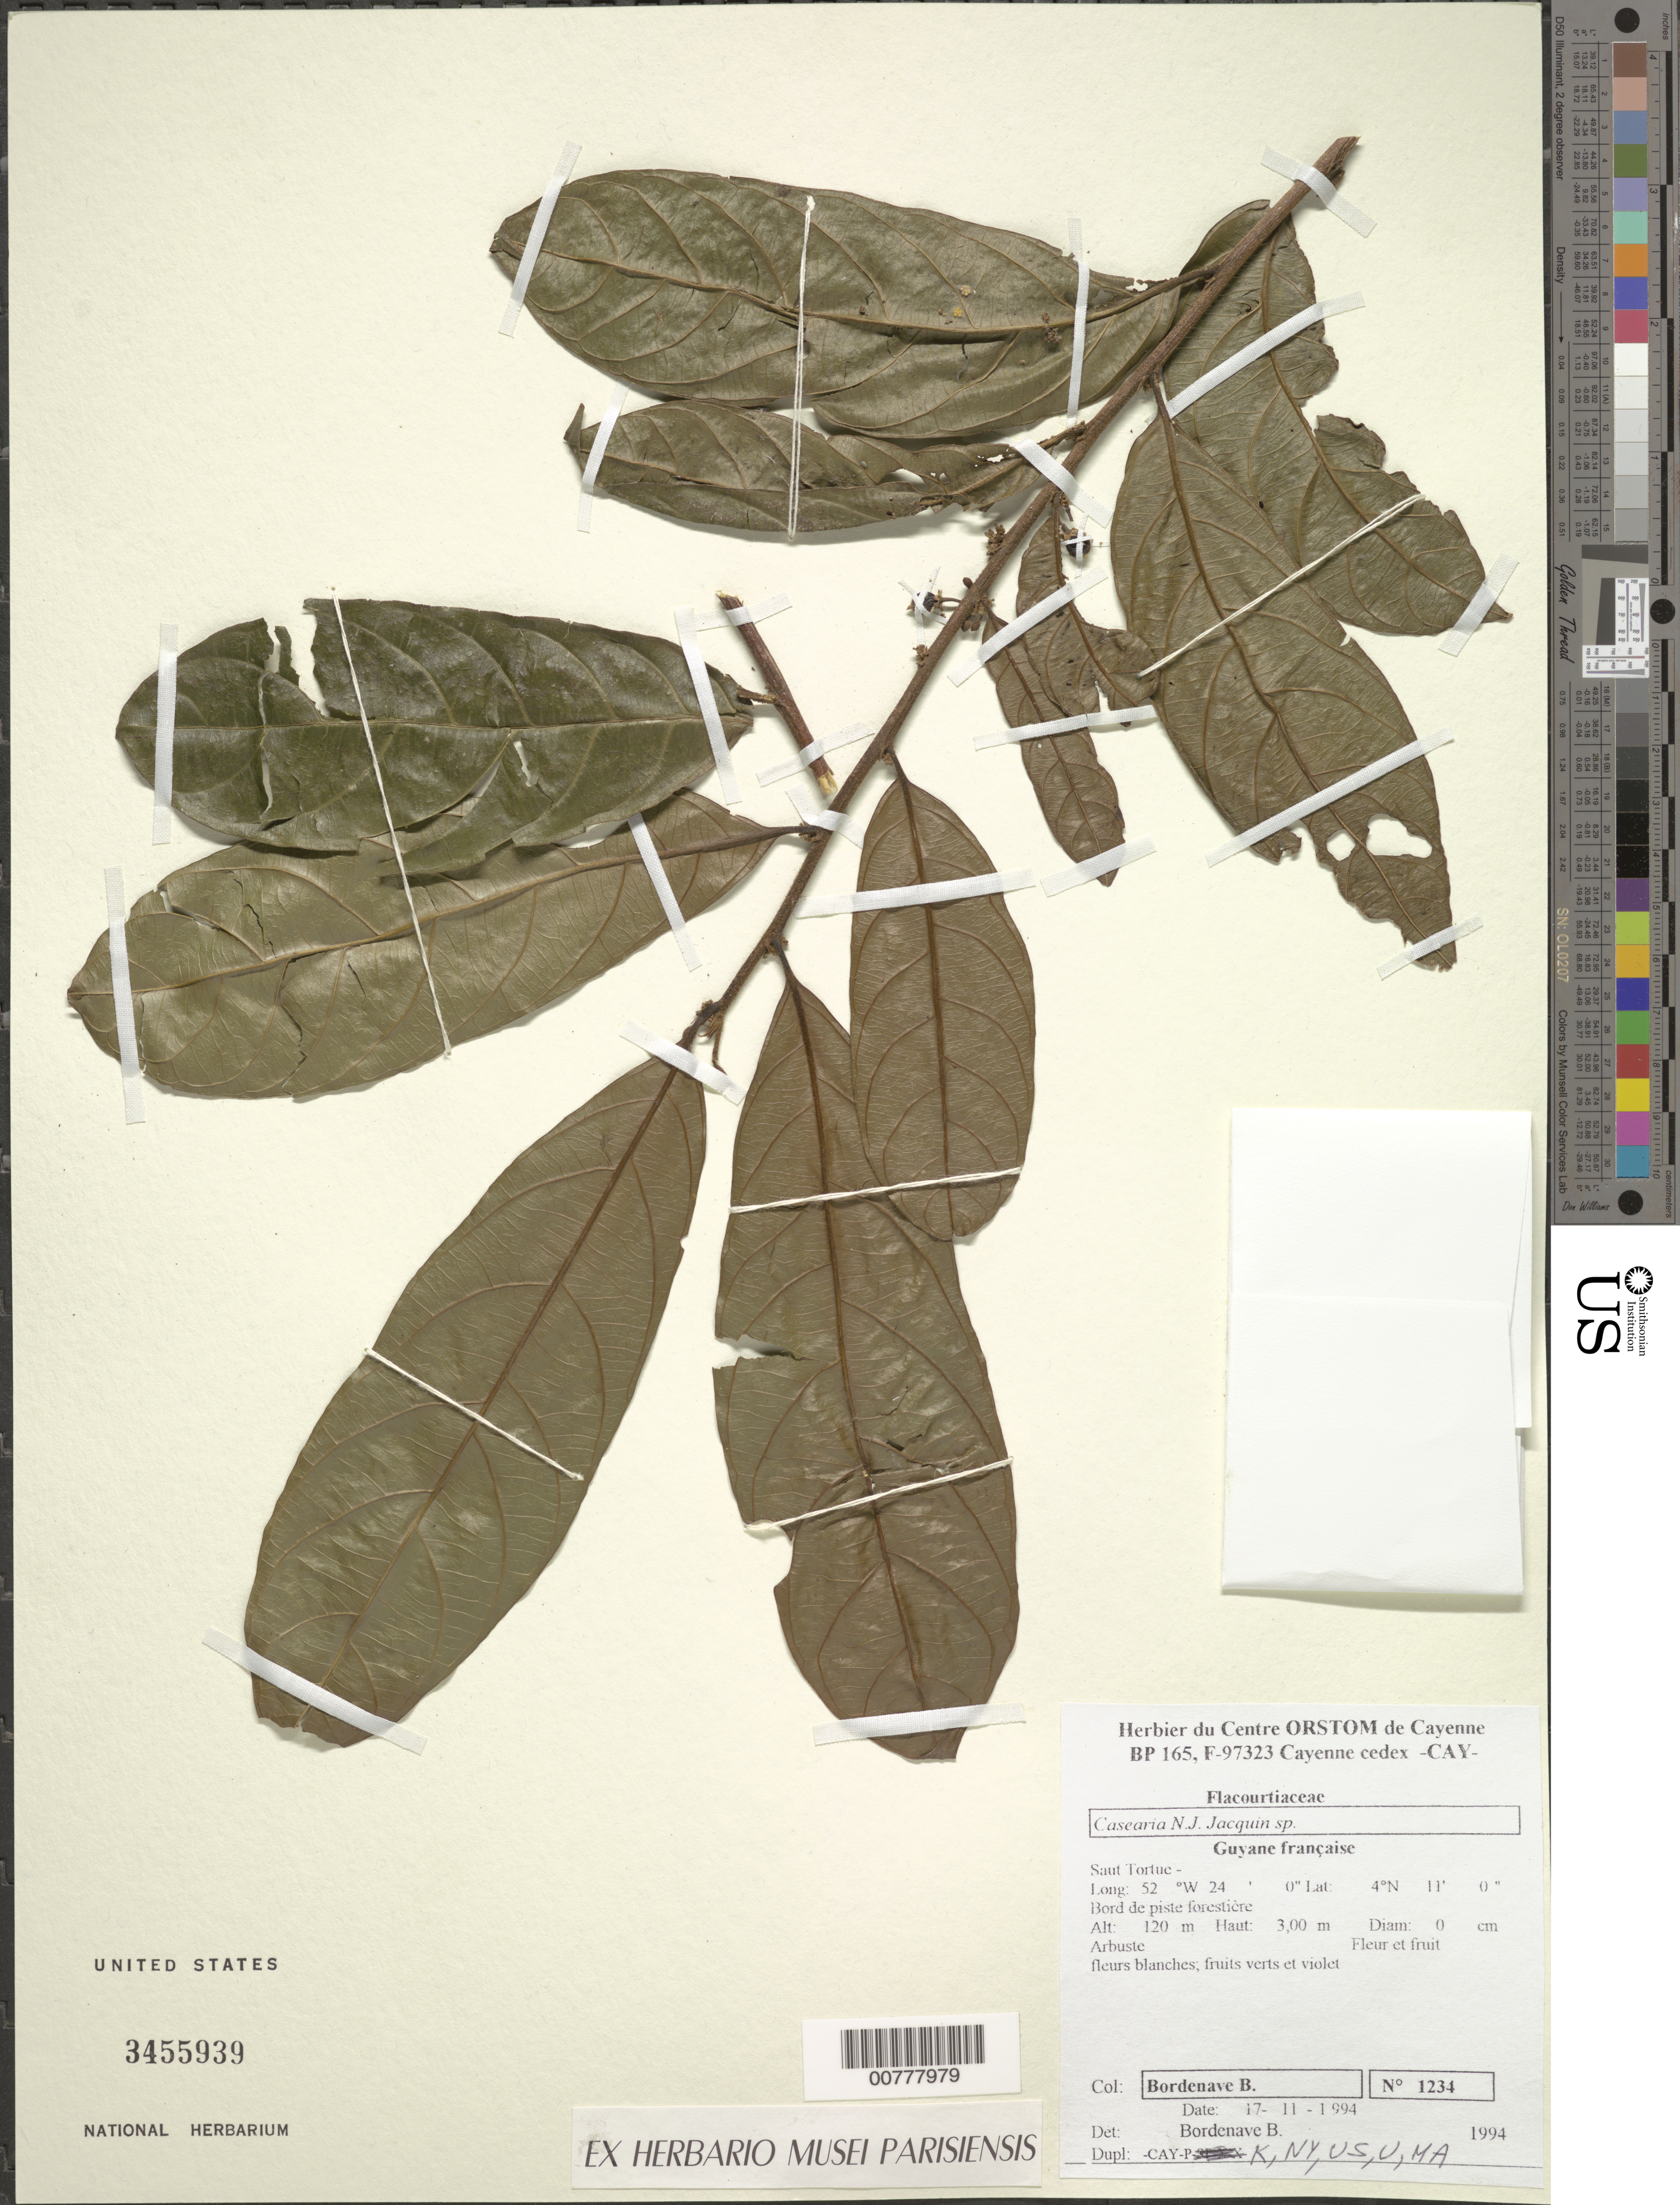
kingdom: Plantae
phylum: Tracheophyta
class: Magnoliopsida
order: Malpighiales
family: Salicaceae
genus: Casearia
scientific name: Casearia sp.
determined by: Bordenave, B.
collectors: B. Bordenave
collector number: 1234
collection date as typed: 17-Nov-94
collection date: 1994-11-17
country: French Guiana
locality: Saut Tortue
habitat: Bord de piste forestière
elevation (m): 120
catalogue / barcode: US 3455939